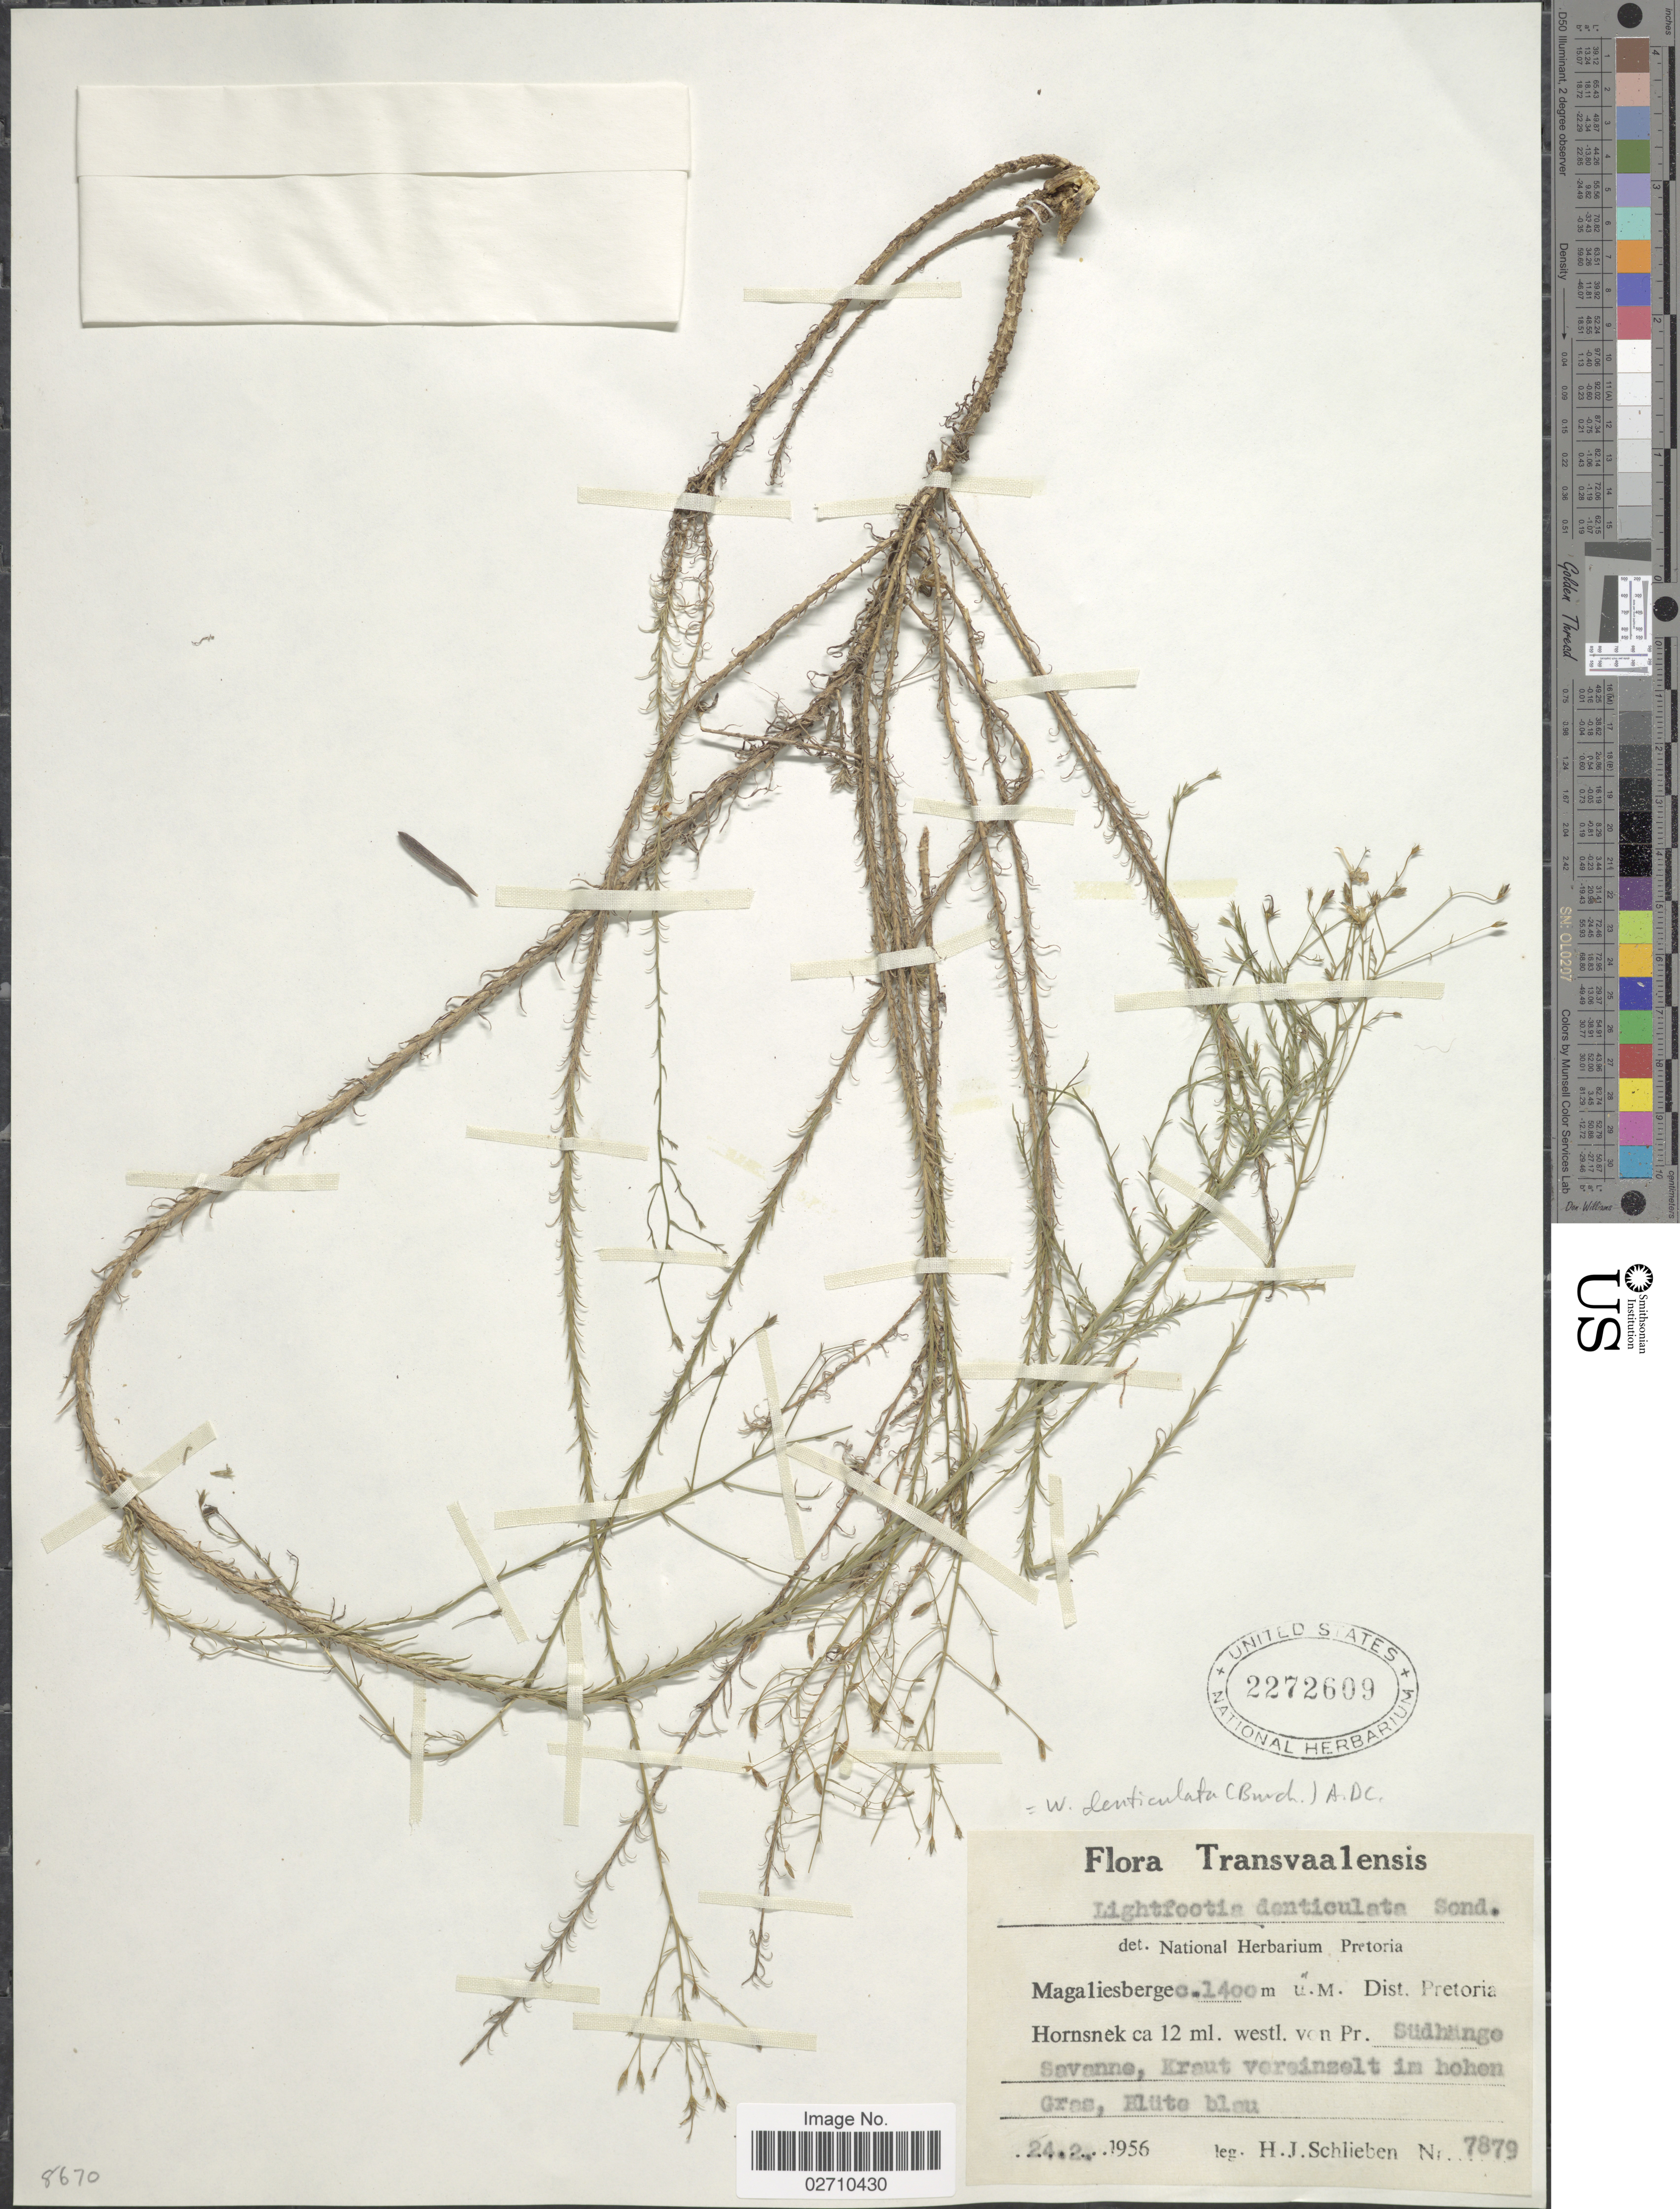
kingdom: Plantae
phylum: Tracheophyta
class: Magnoliopsida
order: Asterales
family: Campanulaceae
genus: Wahlenbergia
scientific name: Wahlenbergia denticulata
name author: (Burch.) A. DC.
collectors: H. J. Schlieben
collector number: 7879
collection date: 1956-02-24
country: South Africa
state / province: Gauteng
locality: Transvaalensis. Magaliesberge. Dist. Pretoria. Hornsnek ca 12 ml. westl. von Pr. Sudhange.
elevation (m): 1400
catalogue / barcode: US 2272609